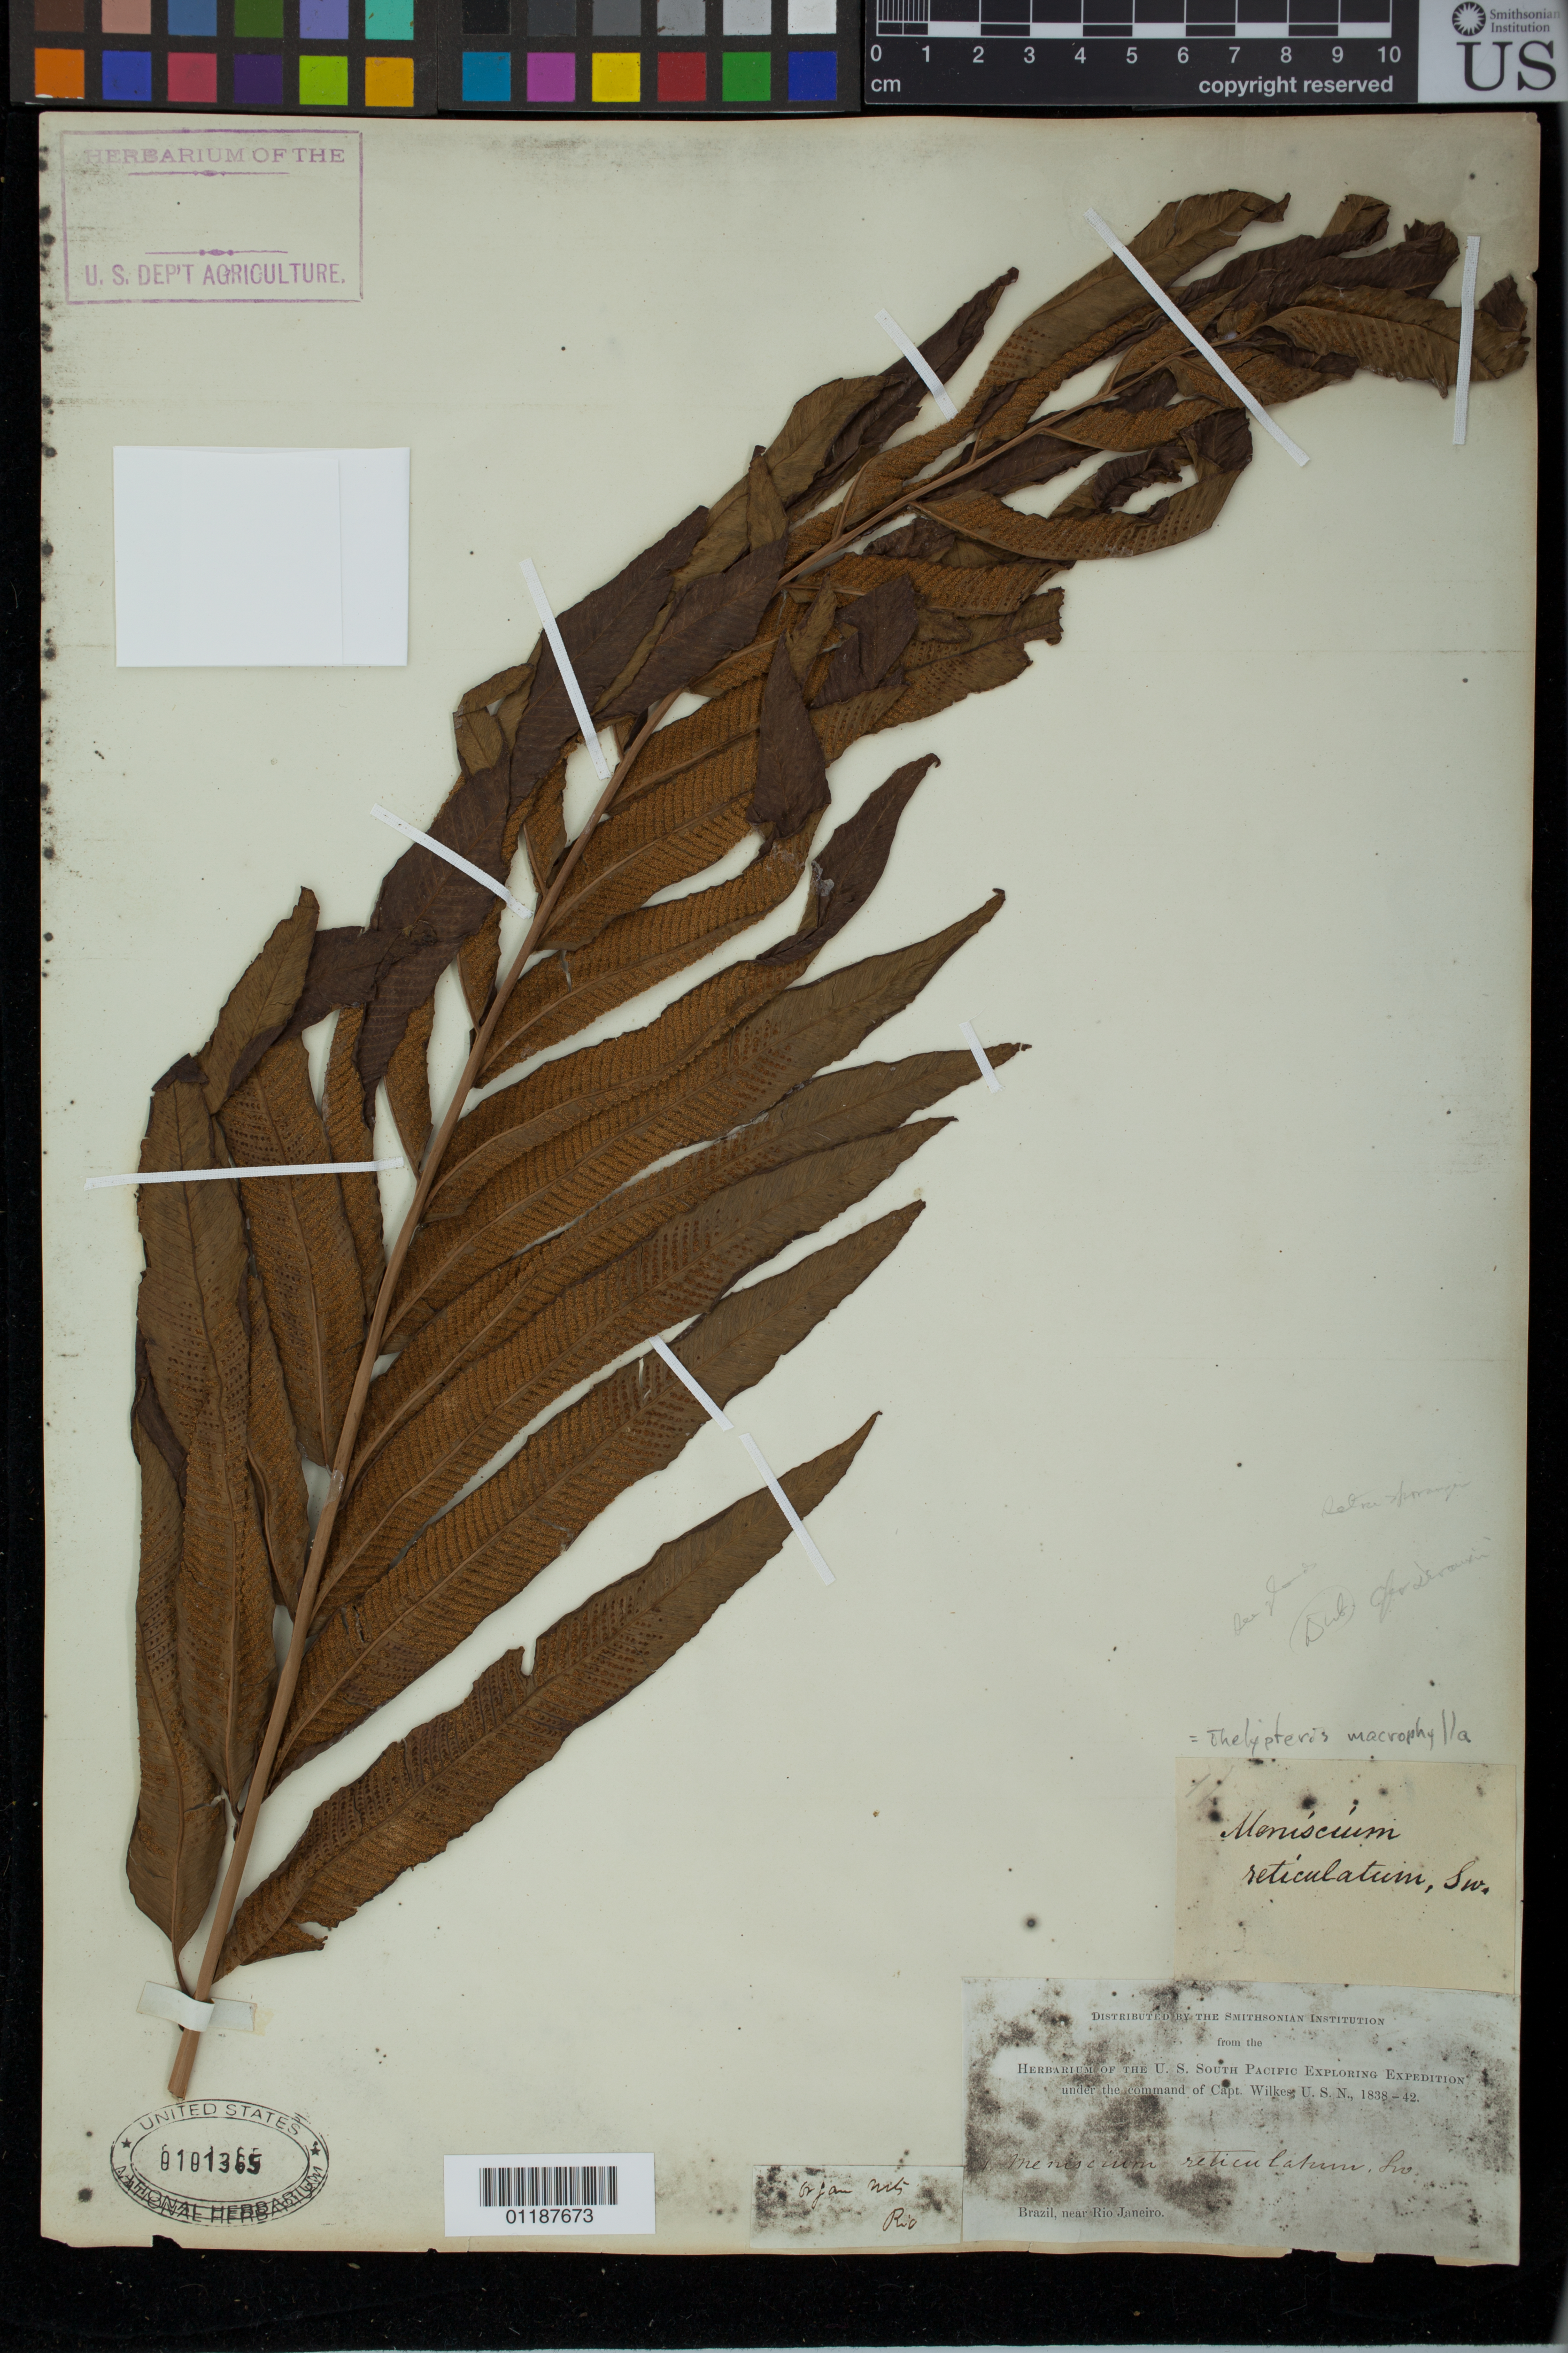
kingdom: Plantae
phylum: Tracheophyta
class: Polypodiopsida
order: Polypodiales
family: Thelypteridaceae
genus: Meniscium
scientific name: Meniscium macrophyllum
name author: Kunze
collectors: Wilkes Explor. Exped.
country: Brazil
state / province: Río de Janeiro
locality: Organ Mountains near Rio Janeiro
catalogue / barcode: US 101365